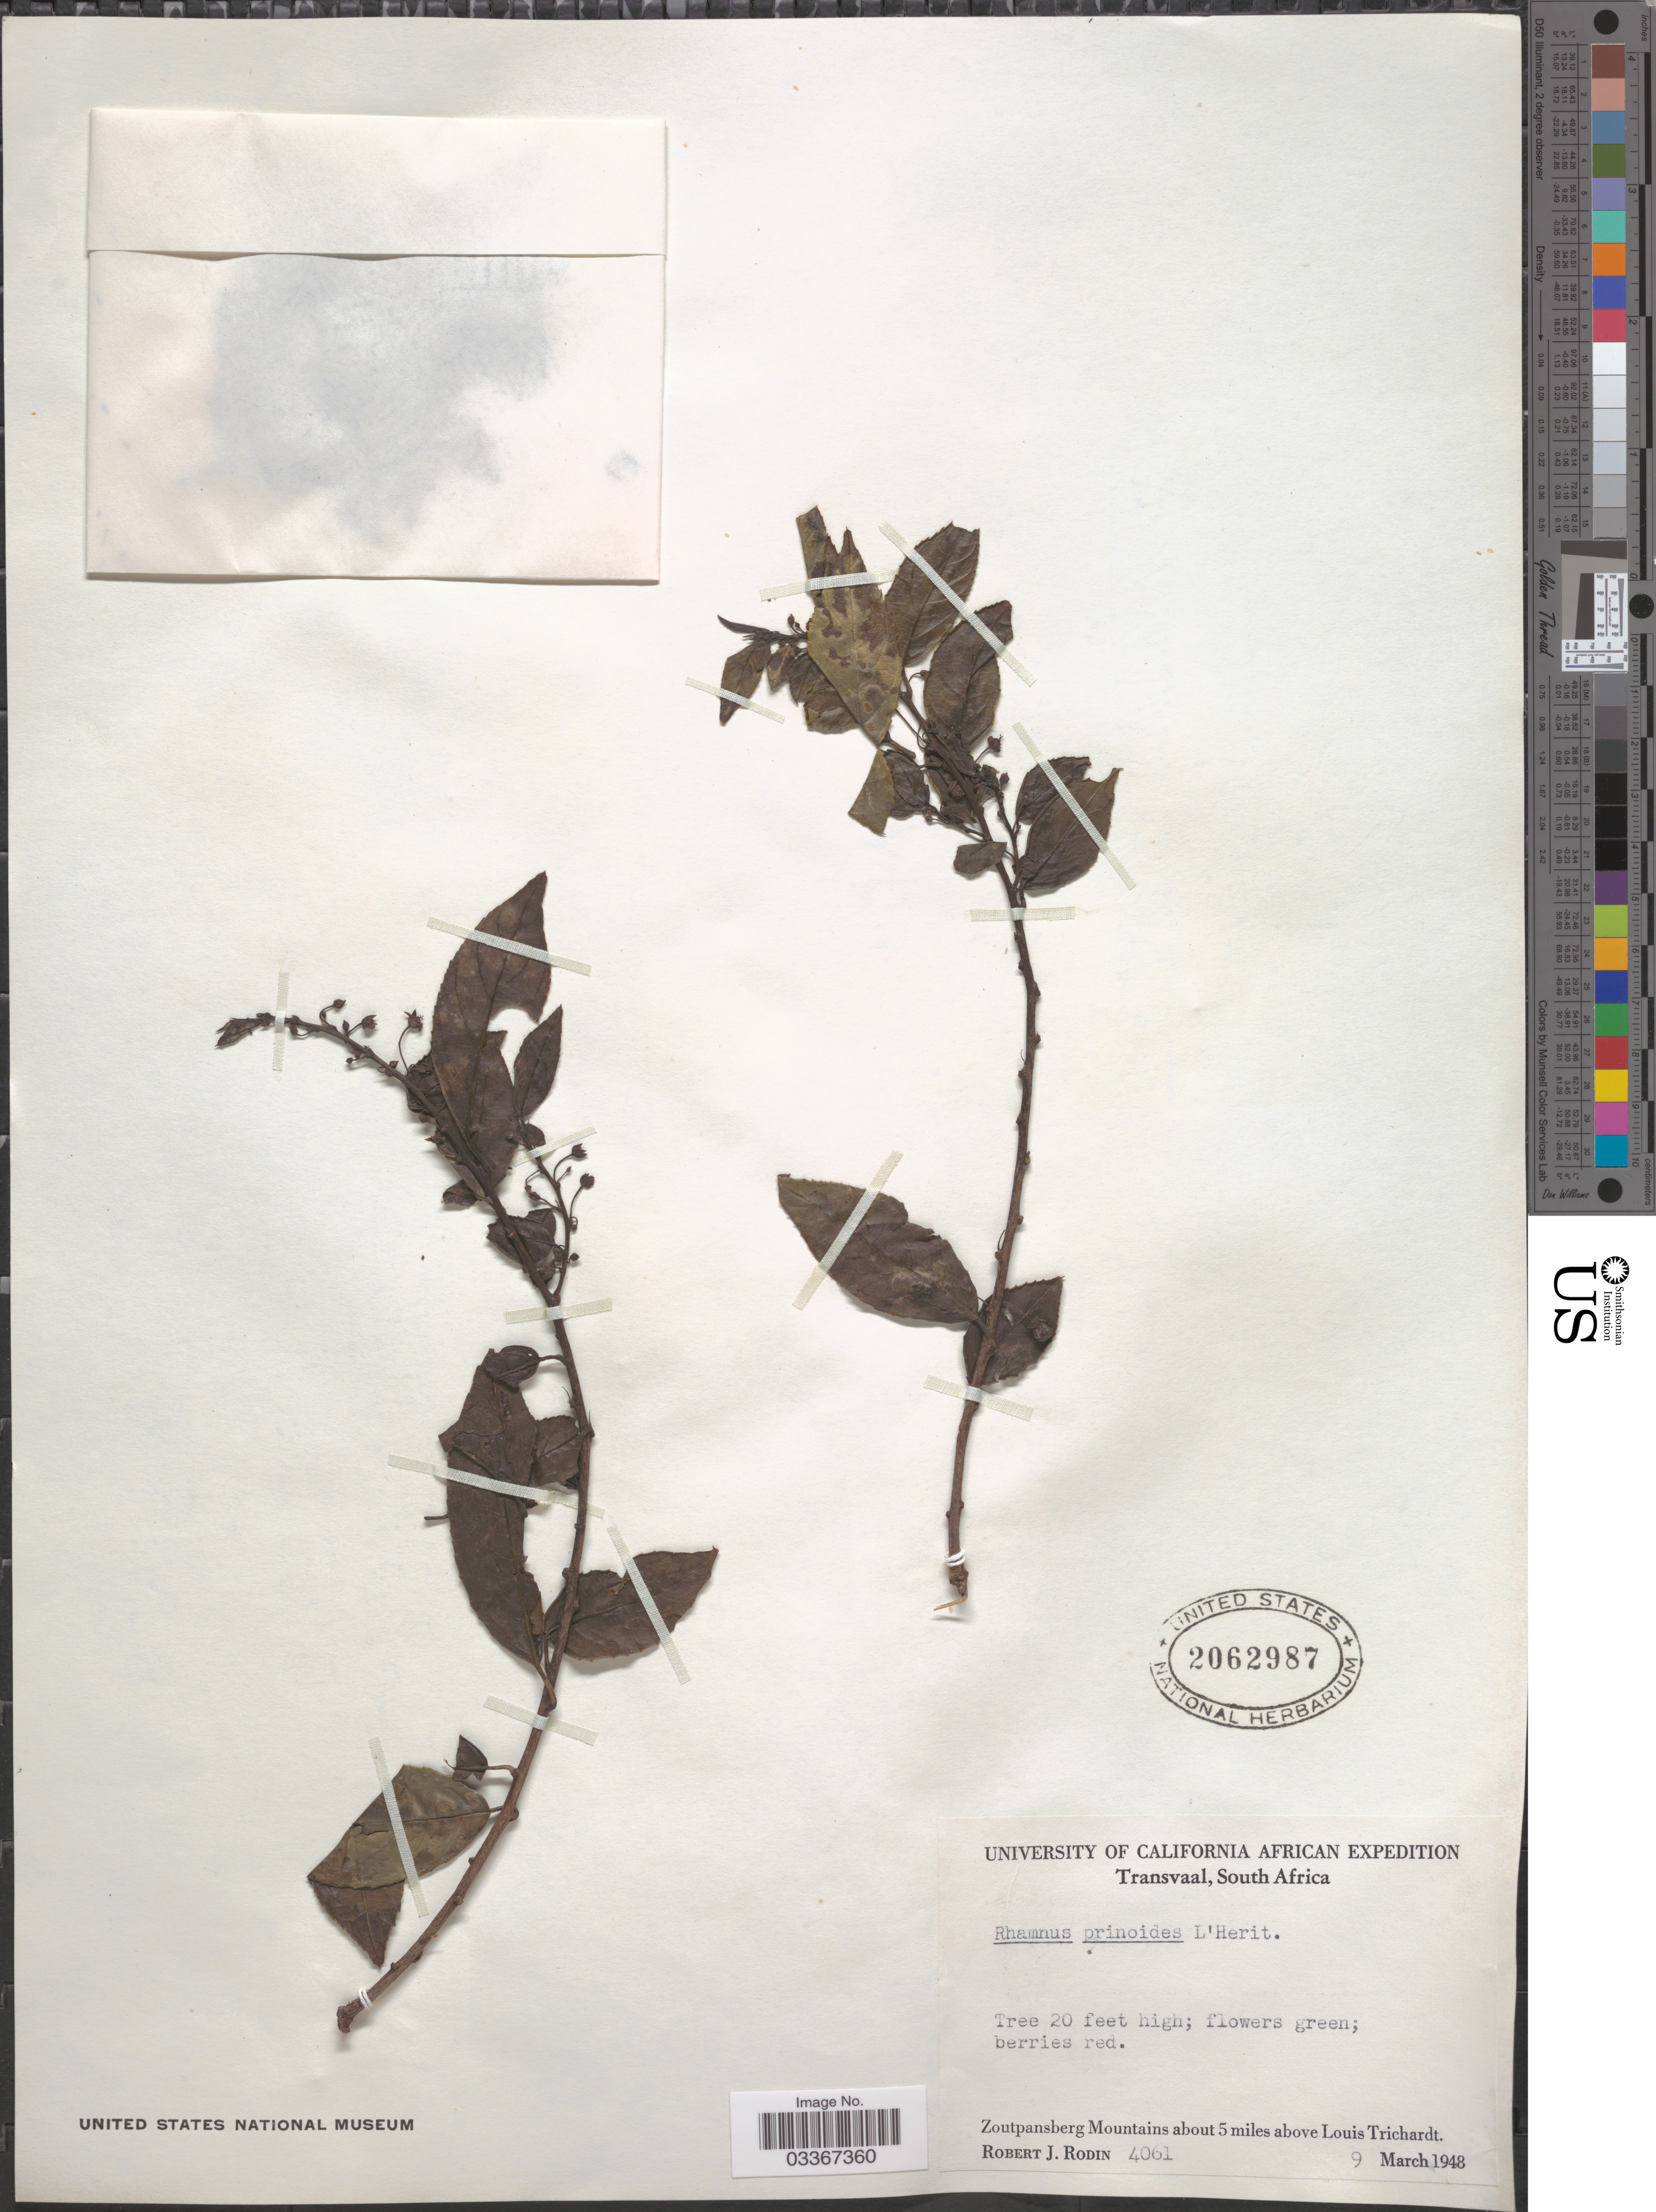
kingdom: Plantae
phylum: Tracheophyta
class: Magnoliopsida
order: Rosales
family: Rhamnaceae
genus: Rhamnus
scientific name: Rhamnus prinoides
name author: L'Hér.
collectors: R. J. Rodin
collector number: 4061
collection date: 1948-03-09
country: South Africa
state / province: Limpopo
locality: Transvaal. Zoutpansberg Mountains about 5 miles above Louis Trichardt.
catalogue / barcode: US 2062987